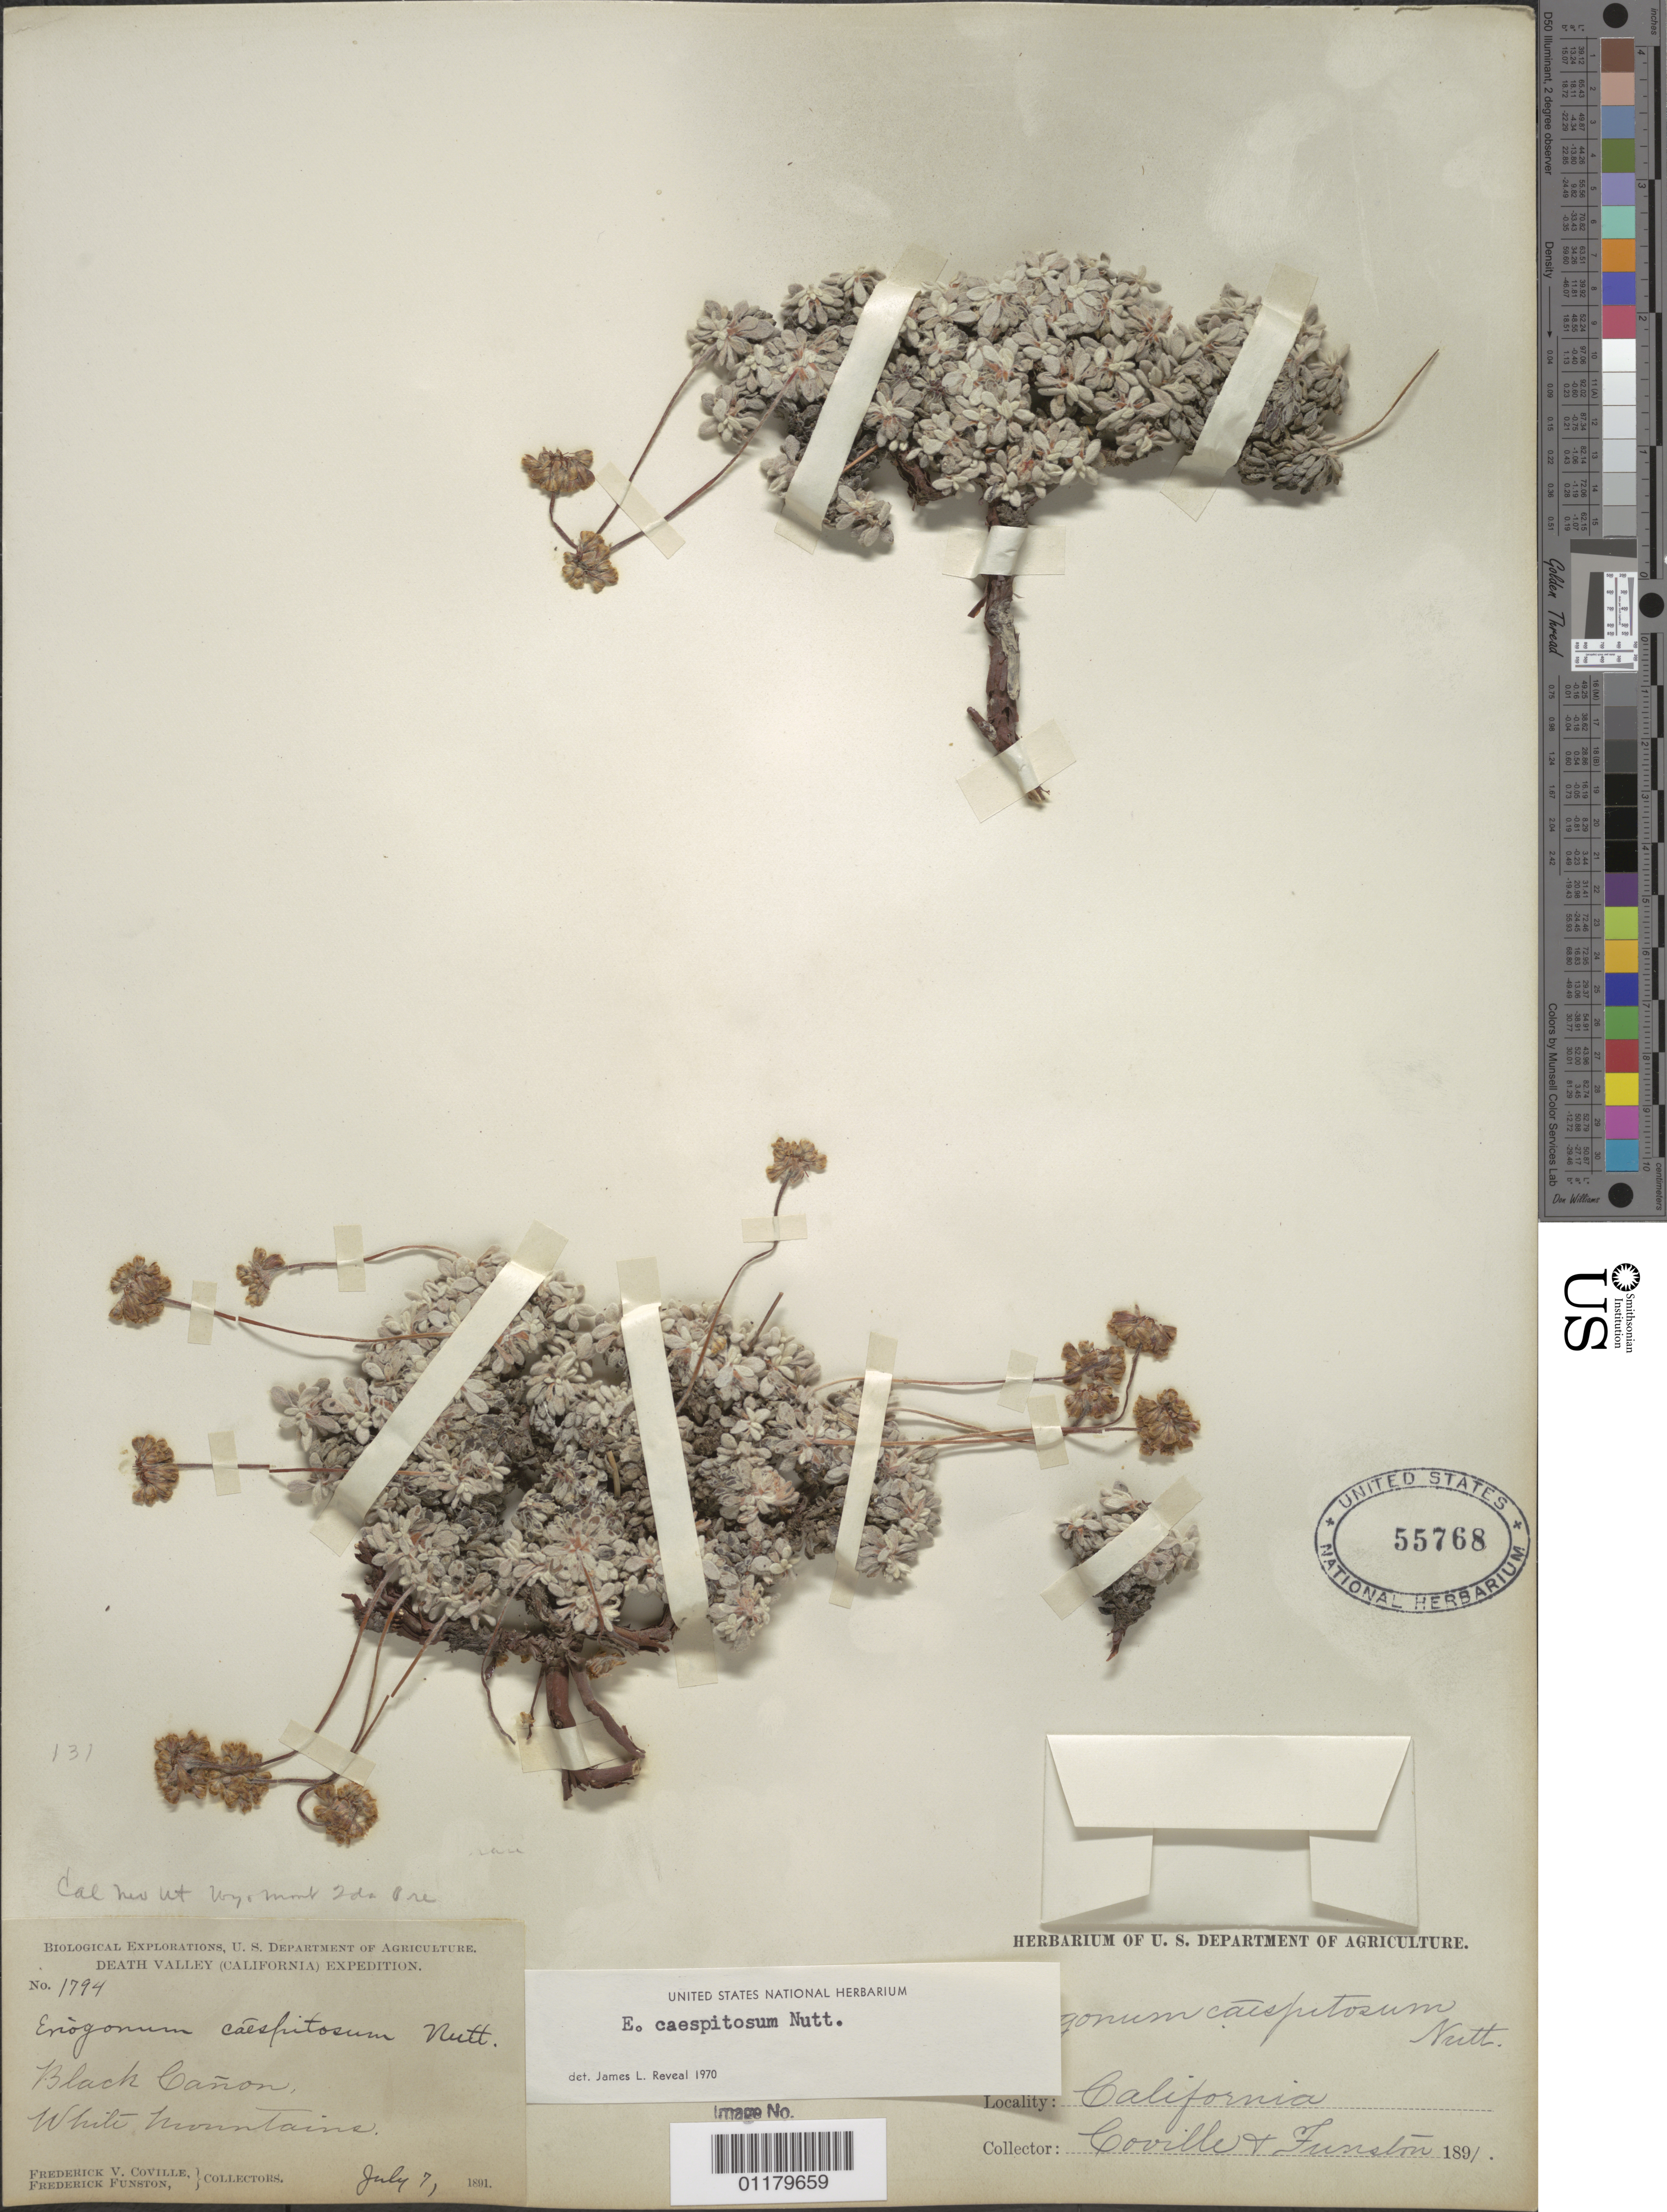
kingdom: Plantae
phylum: Tracheophyta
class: Magnoliopsida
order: Caryophyllales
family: Polygonaceae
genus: Eriogonum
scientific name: Eriogonum caespitosum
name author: Nutt.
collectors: F. V. Coville & F. Funston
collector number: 1794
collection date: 1891-07-07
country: United States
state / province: California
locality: Black Canyon, White Mountains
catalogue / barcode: US 55768